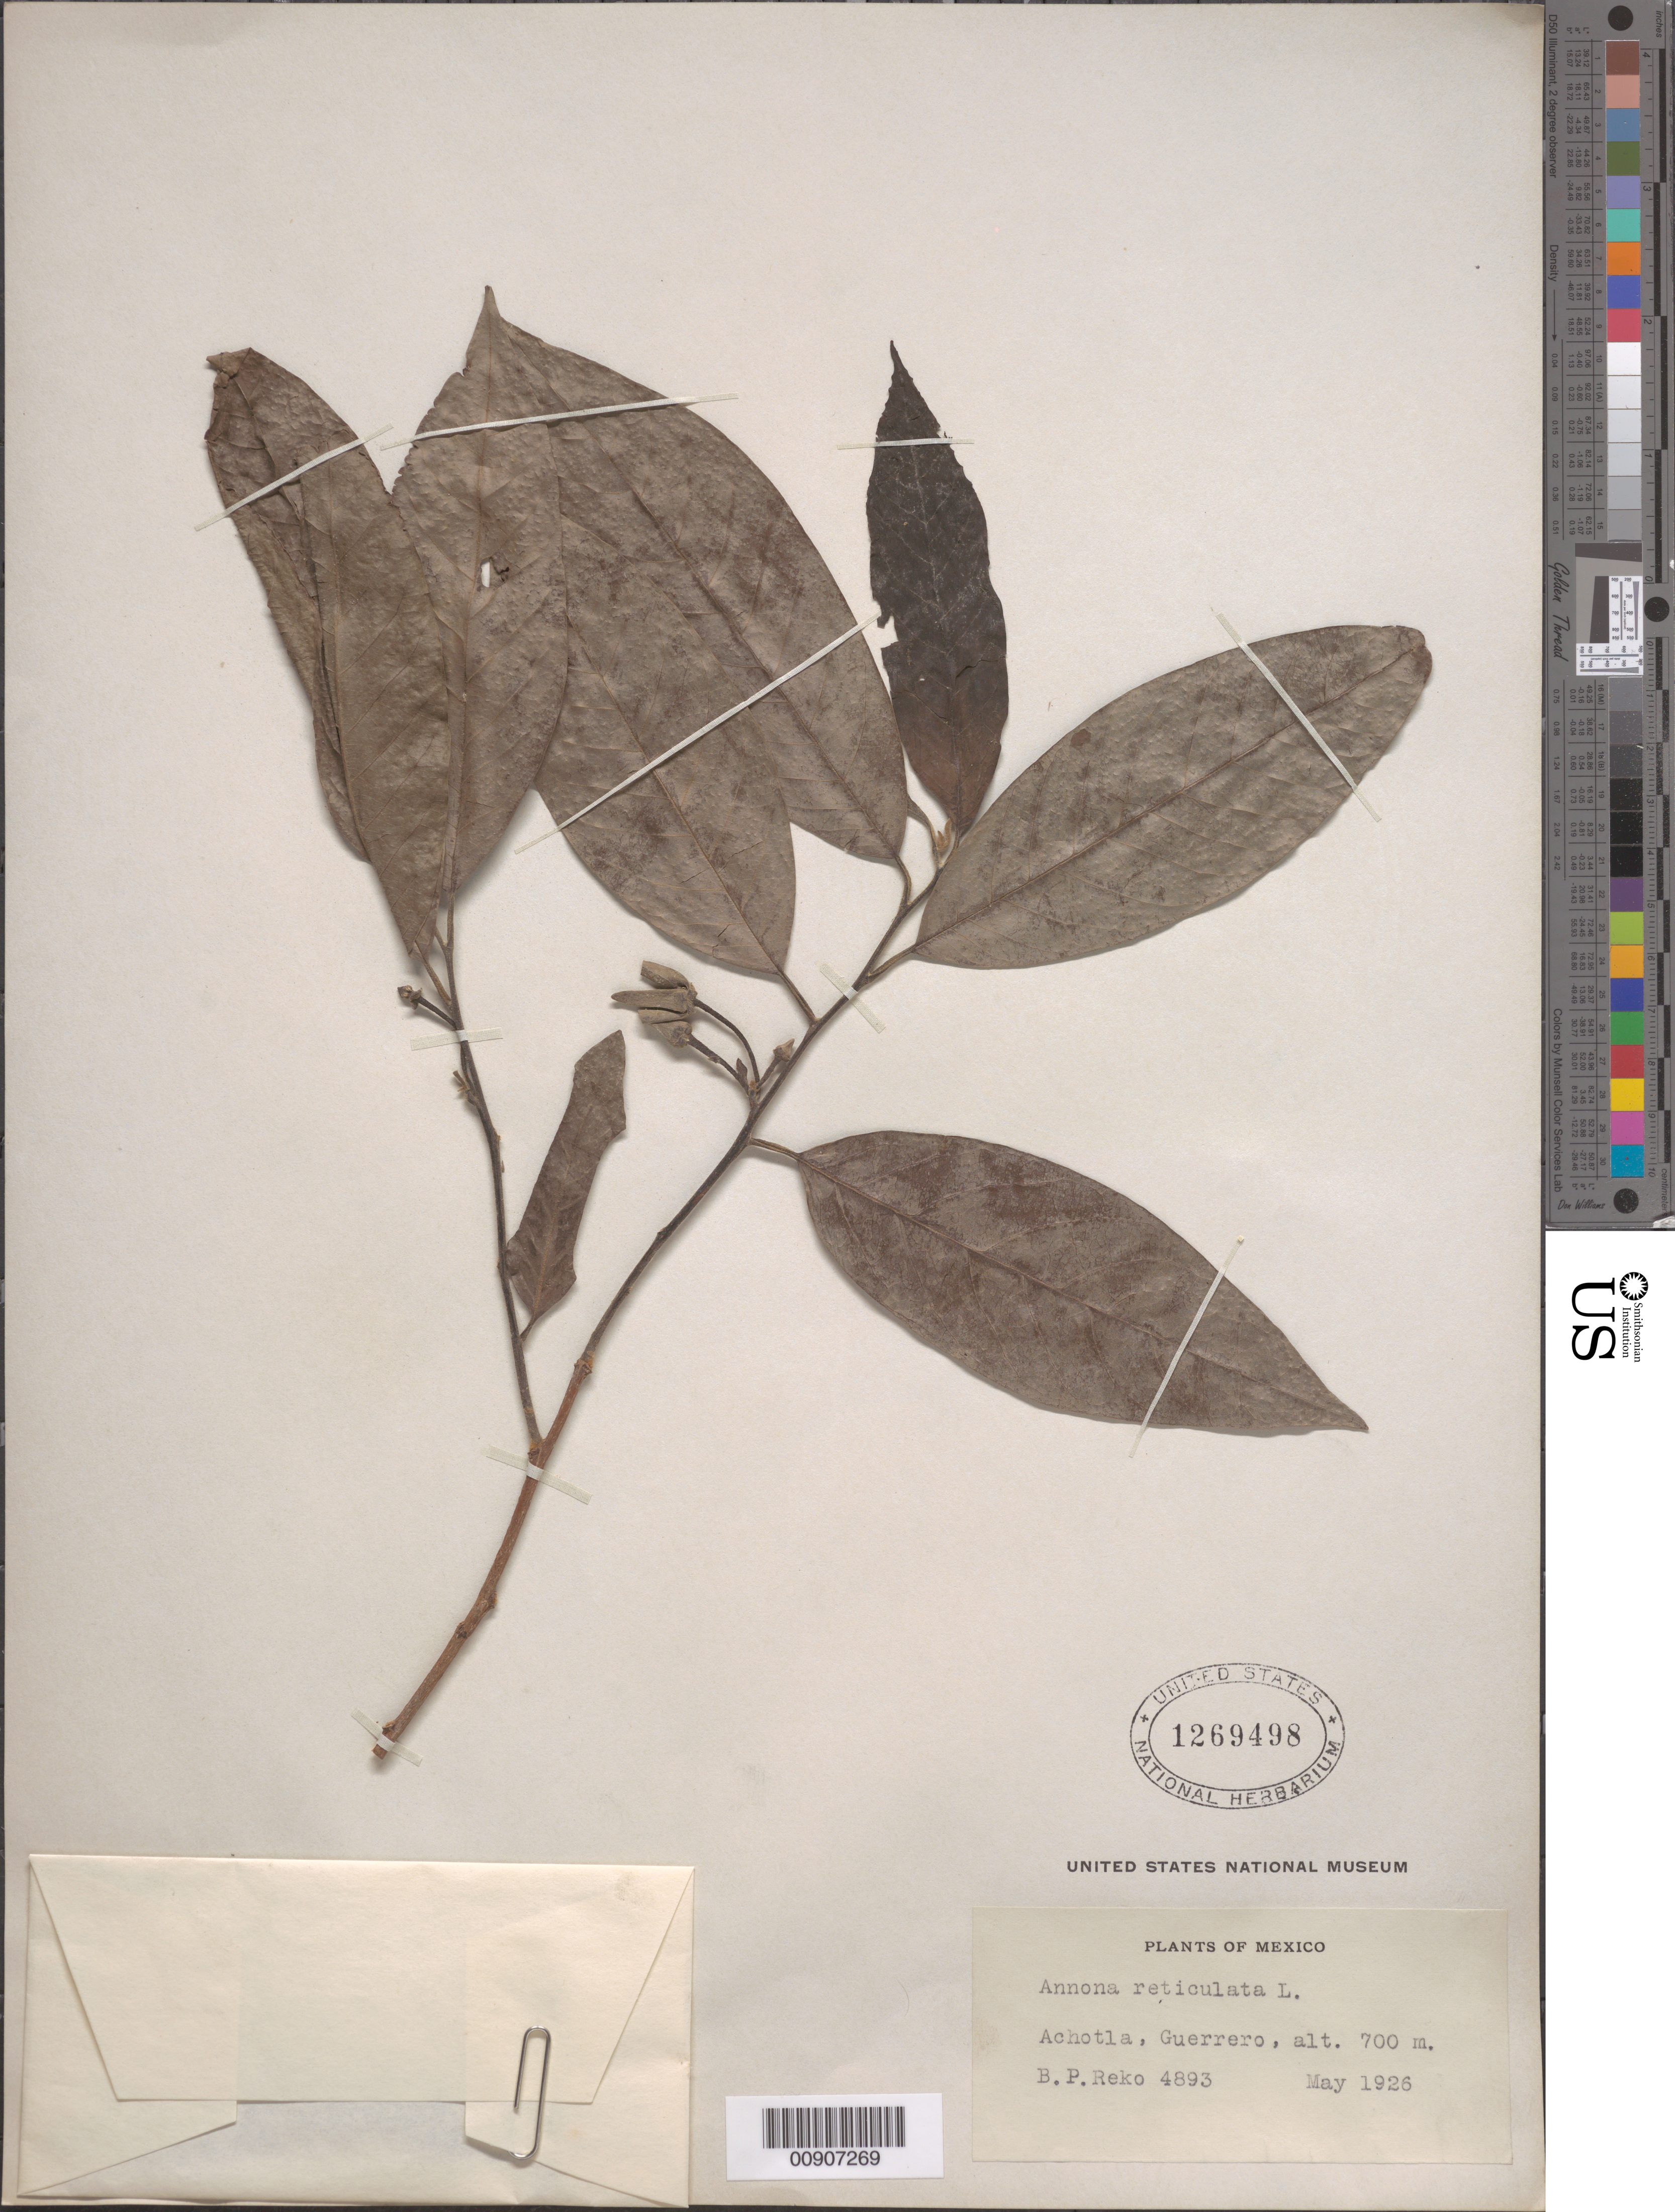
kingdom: Plantae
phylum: Tracheophyta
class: Magnoliopsida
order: Magnoliales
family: Annonaceae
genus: Annona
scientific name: Annona reticulata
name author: L.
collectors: B. P. Reko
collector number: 4893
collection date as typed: May 1926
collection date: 1926-05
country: Mexico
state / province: Guerrero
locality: Achotla, Guerrero.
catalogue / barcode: US 1269498